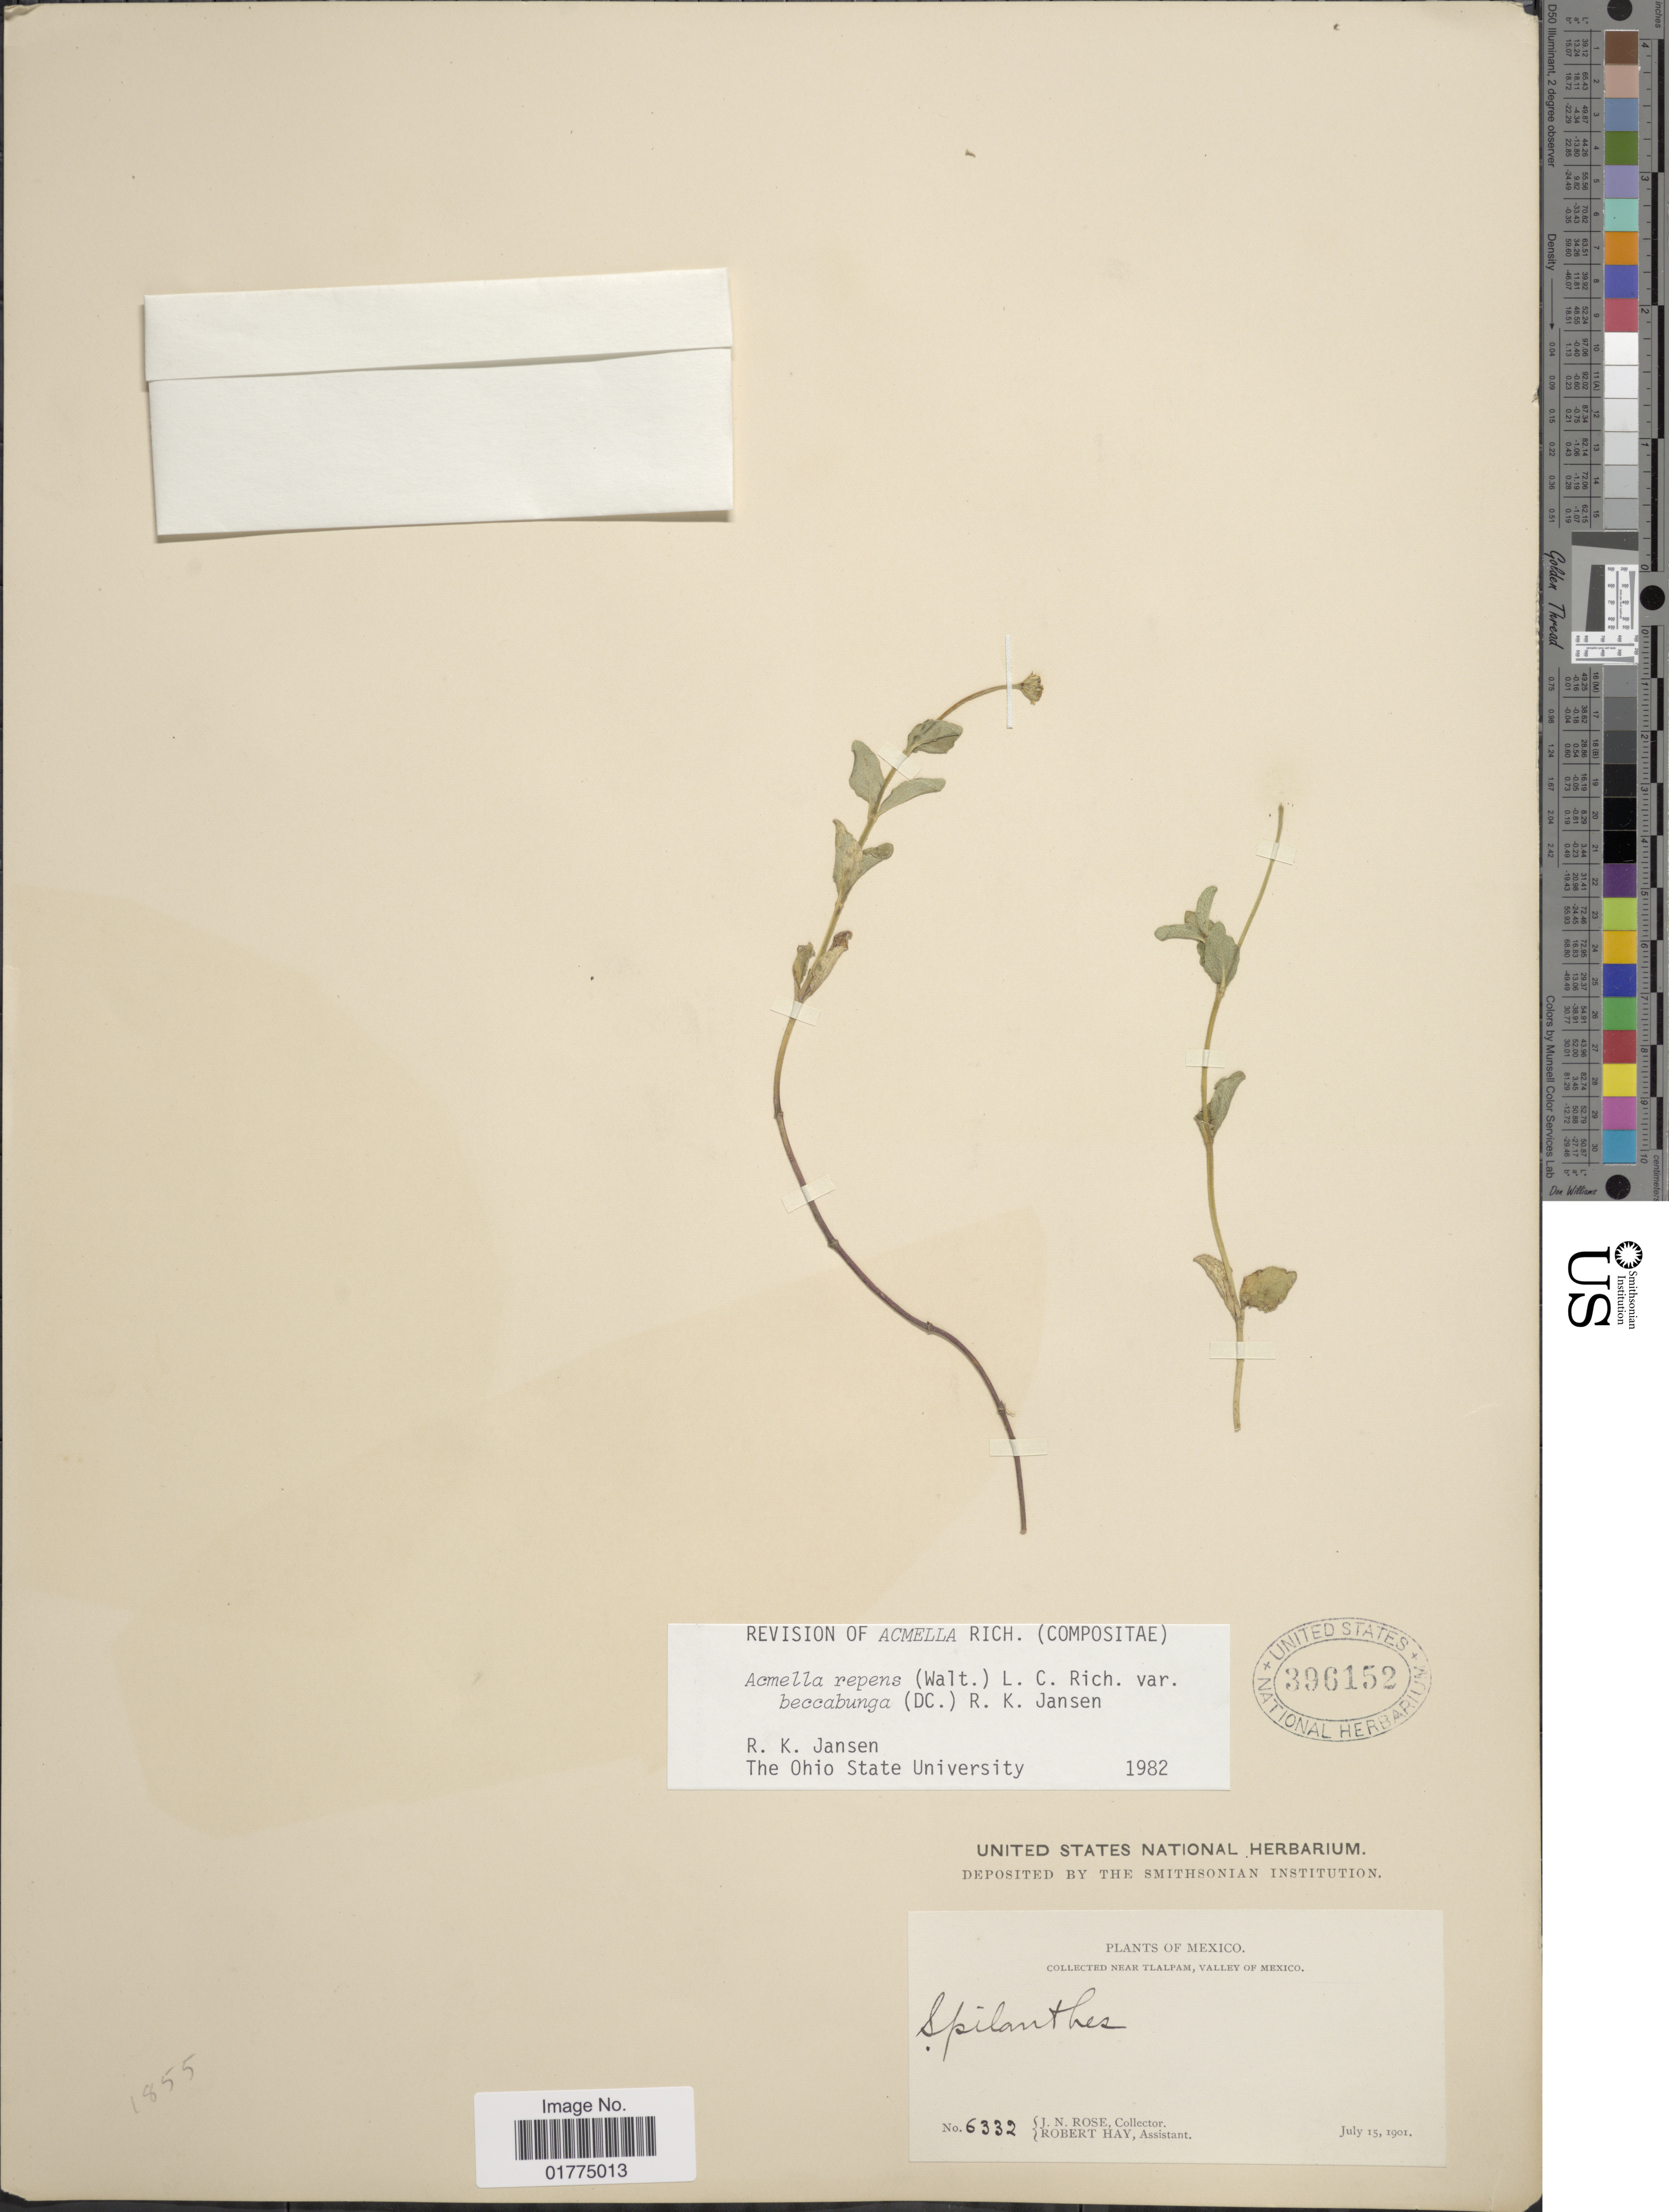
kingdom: Plantae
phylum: Tracheophyta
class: Magnoliopsida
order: Asterales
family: Asteraceae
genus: Acmella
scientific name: Acmella repens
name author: (Walter) Rich.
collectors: J. N. Rose & R. H. Hay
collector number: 6332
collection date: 1901-07-15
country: Mexico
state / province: México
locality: Near Tlalpam, Valley of Mexico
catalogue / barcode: US 396152